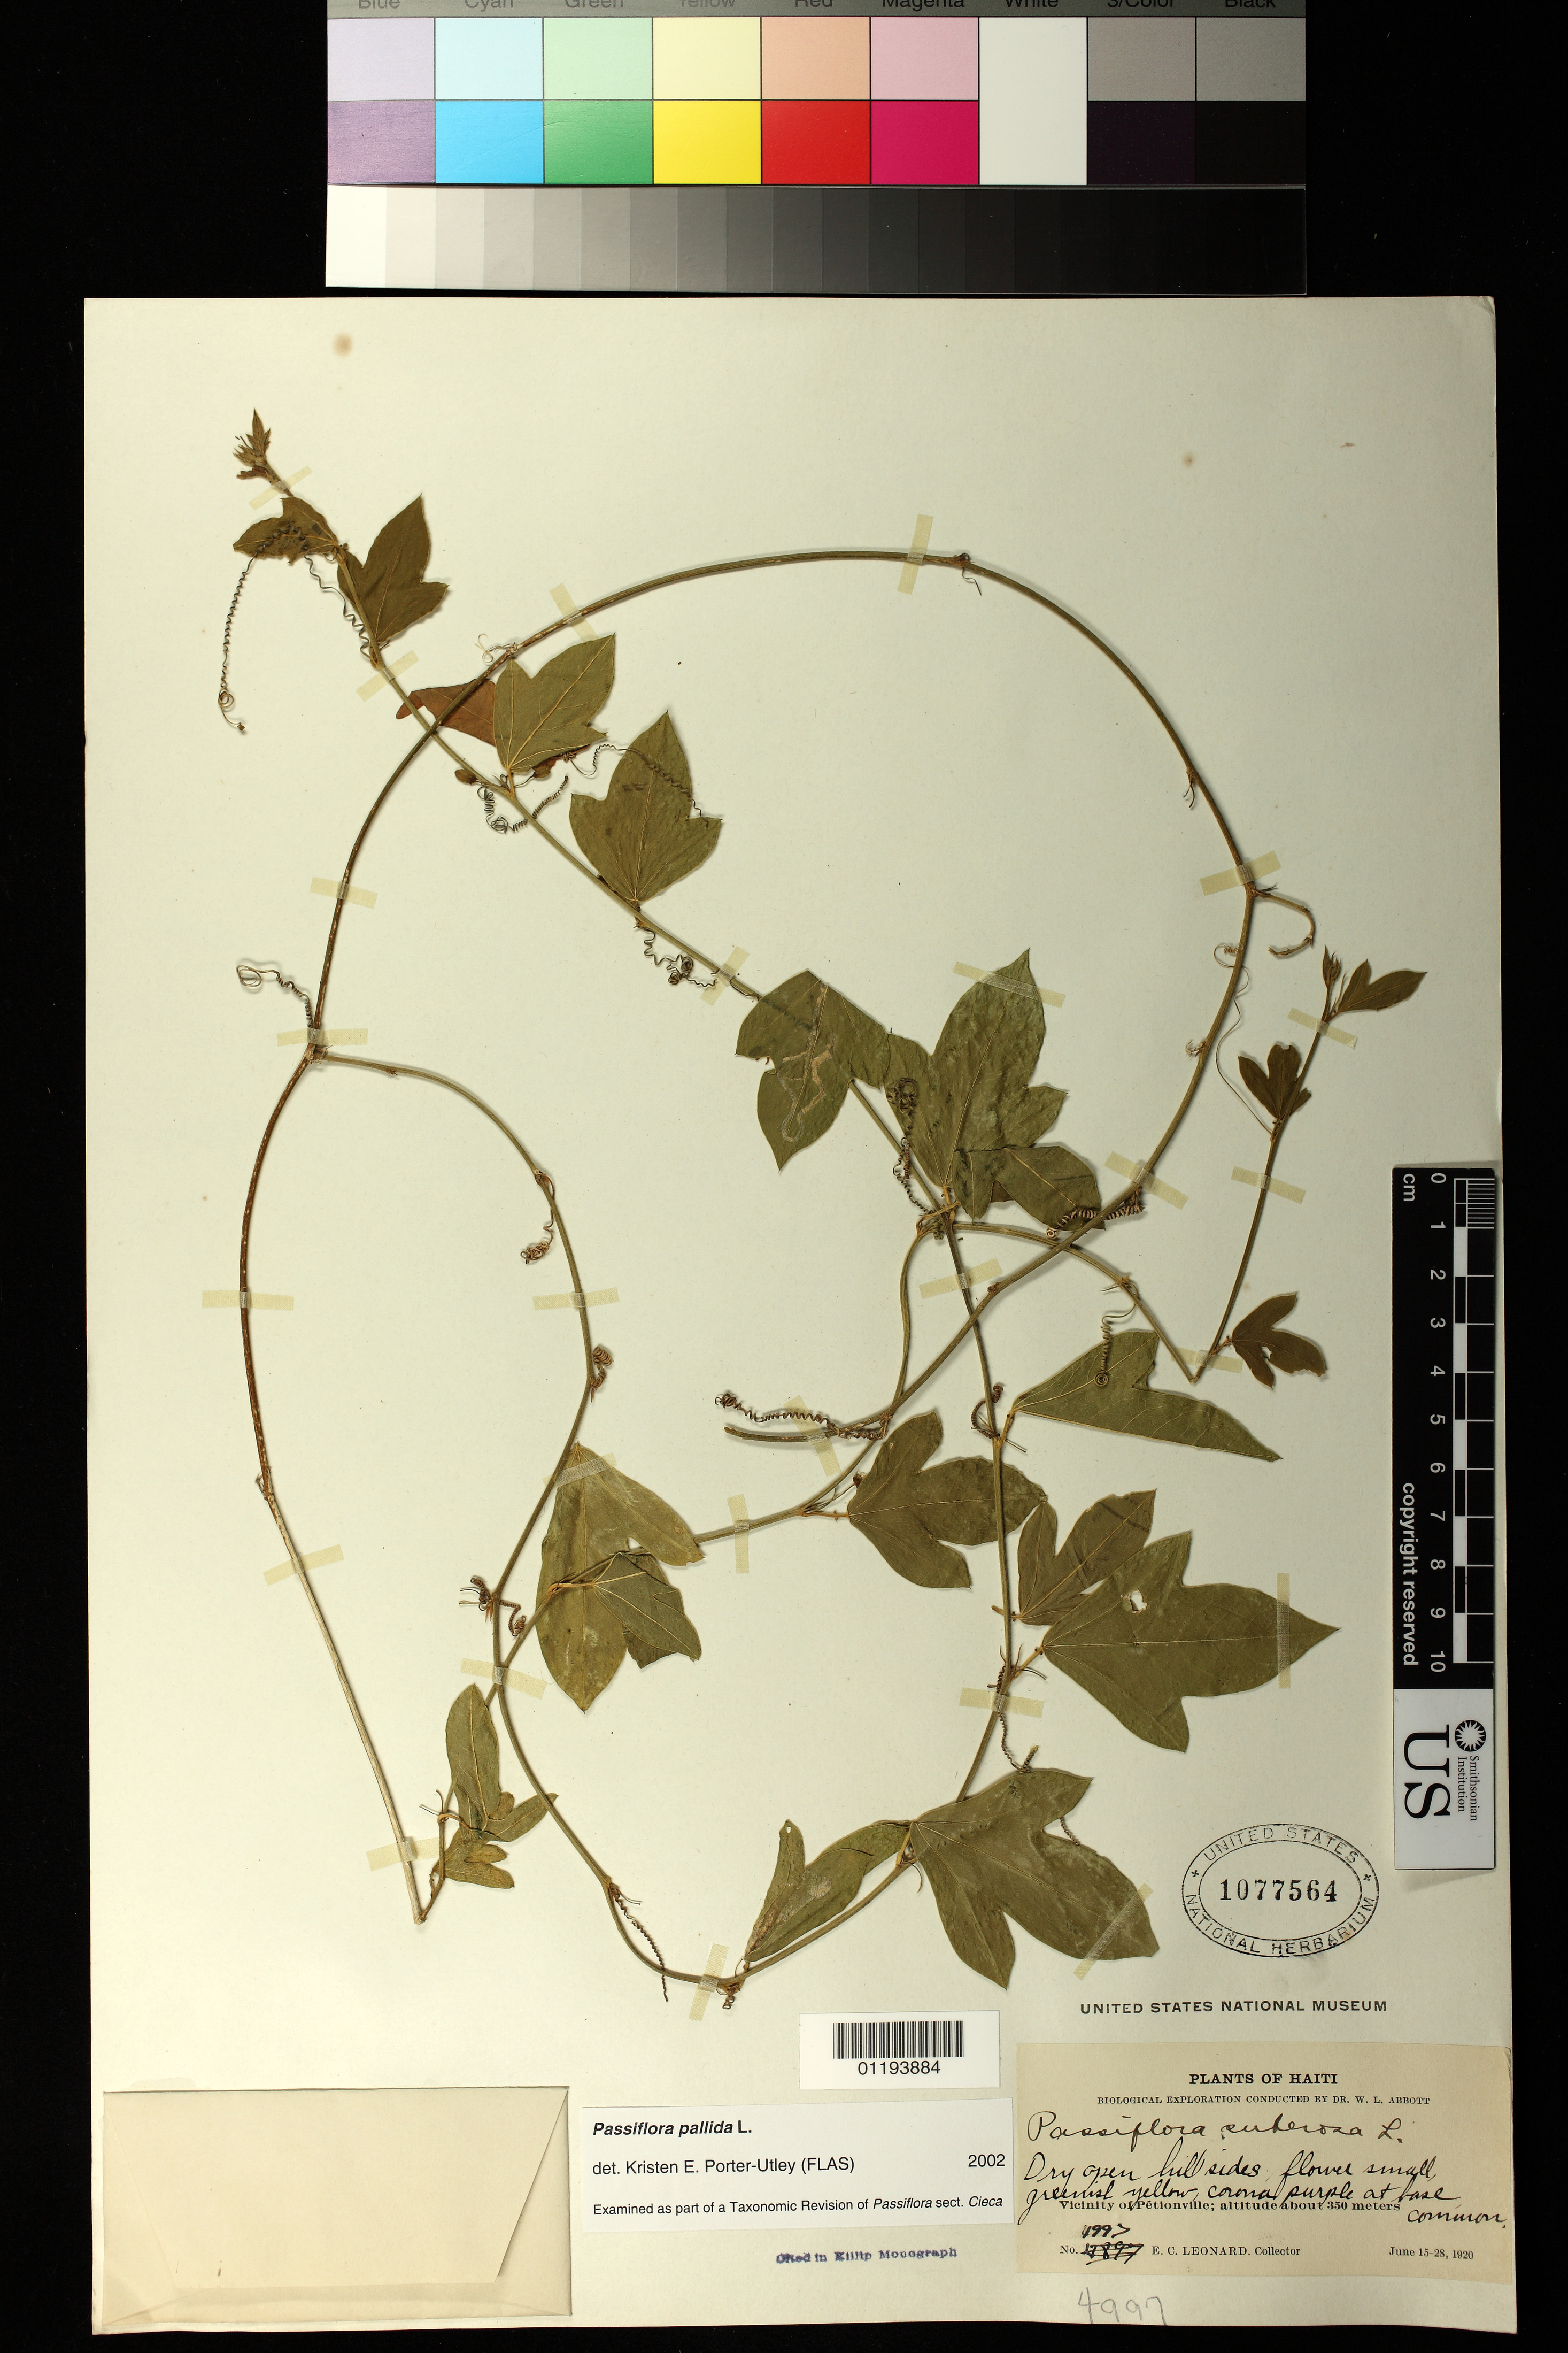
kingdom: Plantae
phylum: Tracheophyta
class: Magnoliopsida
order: Malpighiales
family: Passifloraceae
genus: Passiflora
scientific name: Passiflora pallida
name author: L.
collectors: E. C. Leonard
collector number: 4997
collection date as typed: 1920 Jun 15 1920 Jun 28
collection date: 1920-06-15/1920-06-28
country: Haiti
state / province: Ouest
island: Hispaniola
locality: Vicinity of Petionville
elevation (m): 350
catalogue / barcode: US 1077564